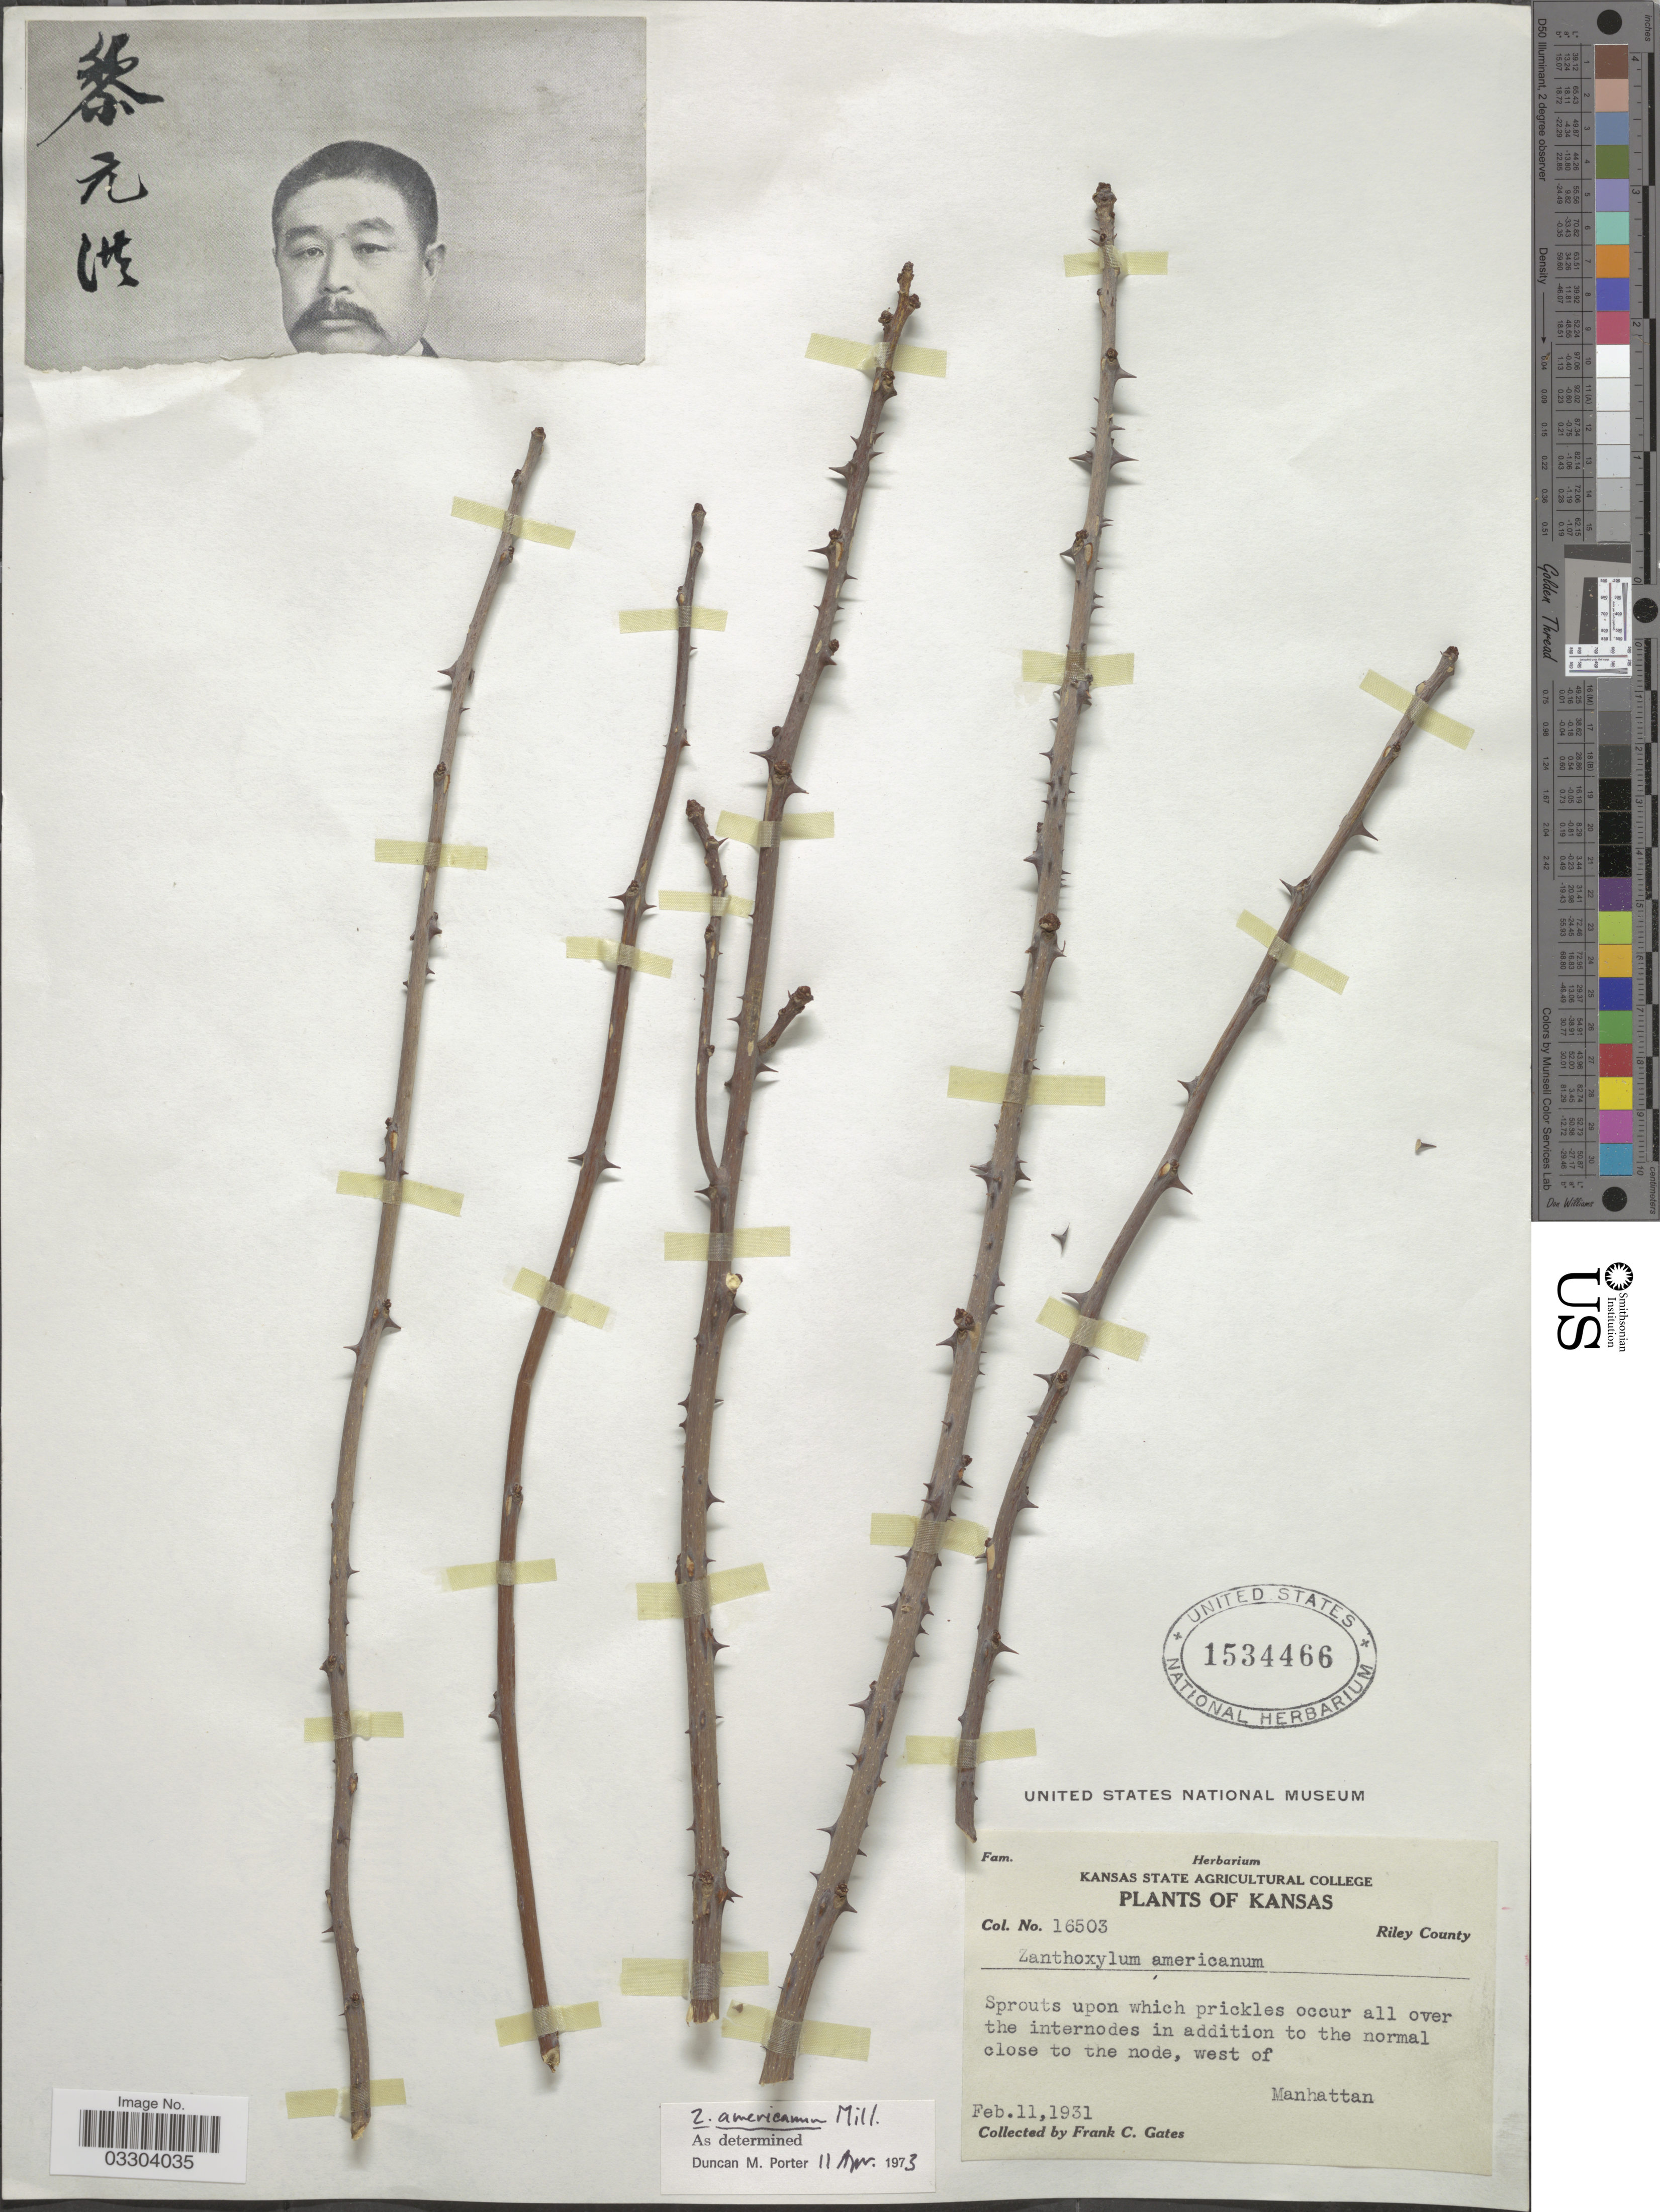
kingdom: Plantae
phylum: Tracheophyta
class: Magnoliopsida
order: Sapindales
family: Rutaceae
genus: Zanthoxylum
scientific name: Zanthoxylum americanum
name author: Mill.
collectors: F. C. Gates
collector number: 16503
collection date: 1931-02-11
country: United States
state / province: Kansas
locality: Riley County. West of Manhattan.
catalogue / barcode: US 1534466